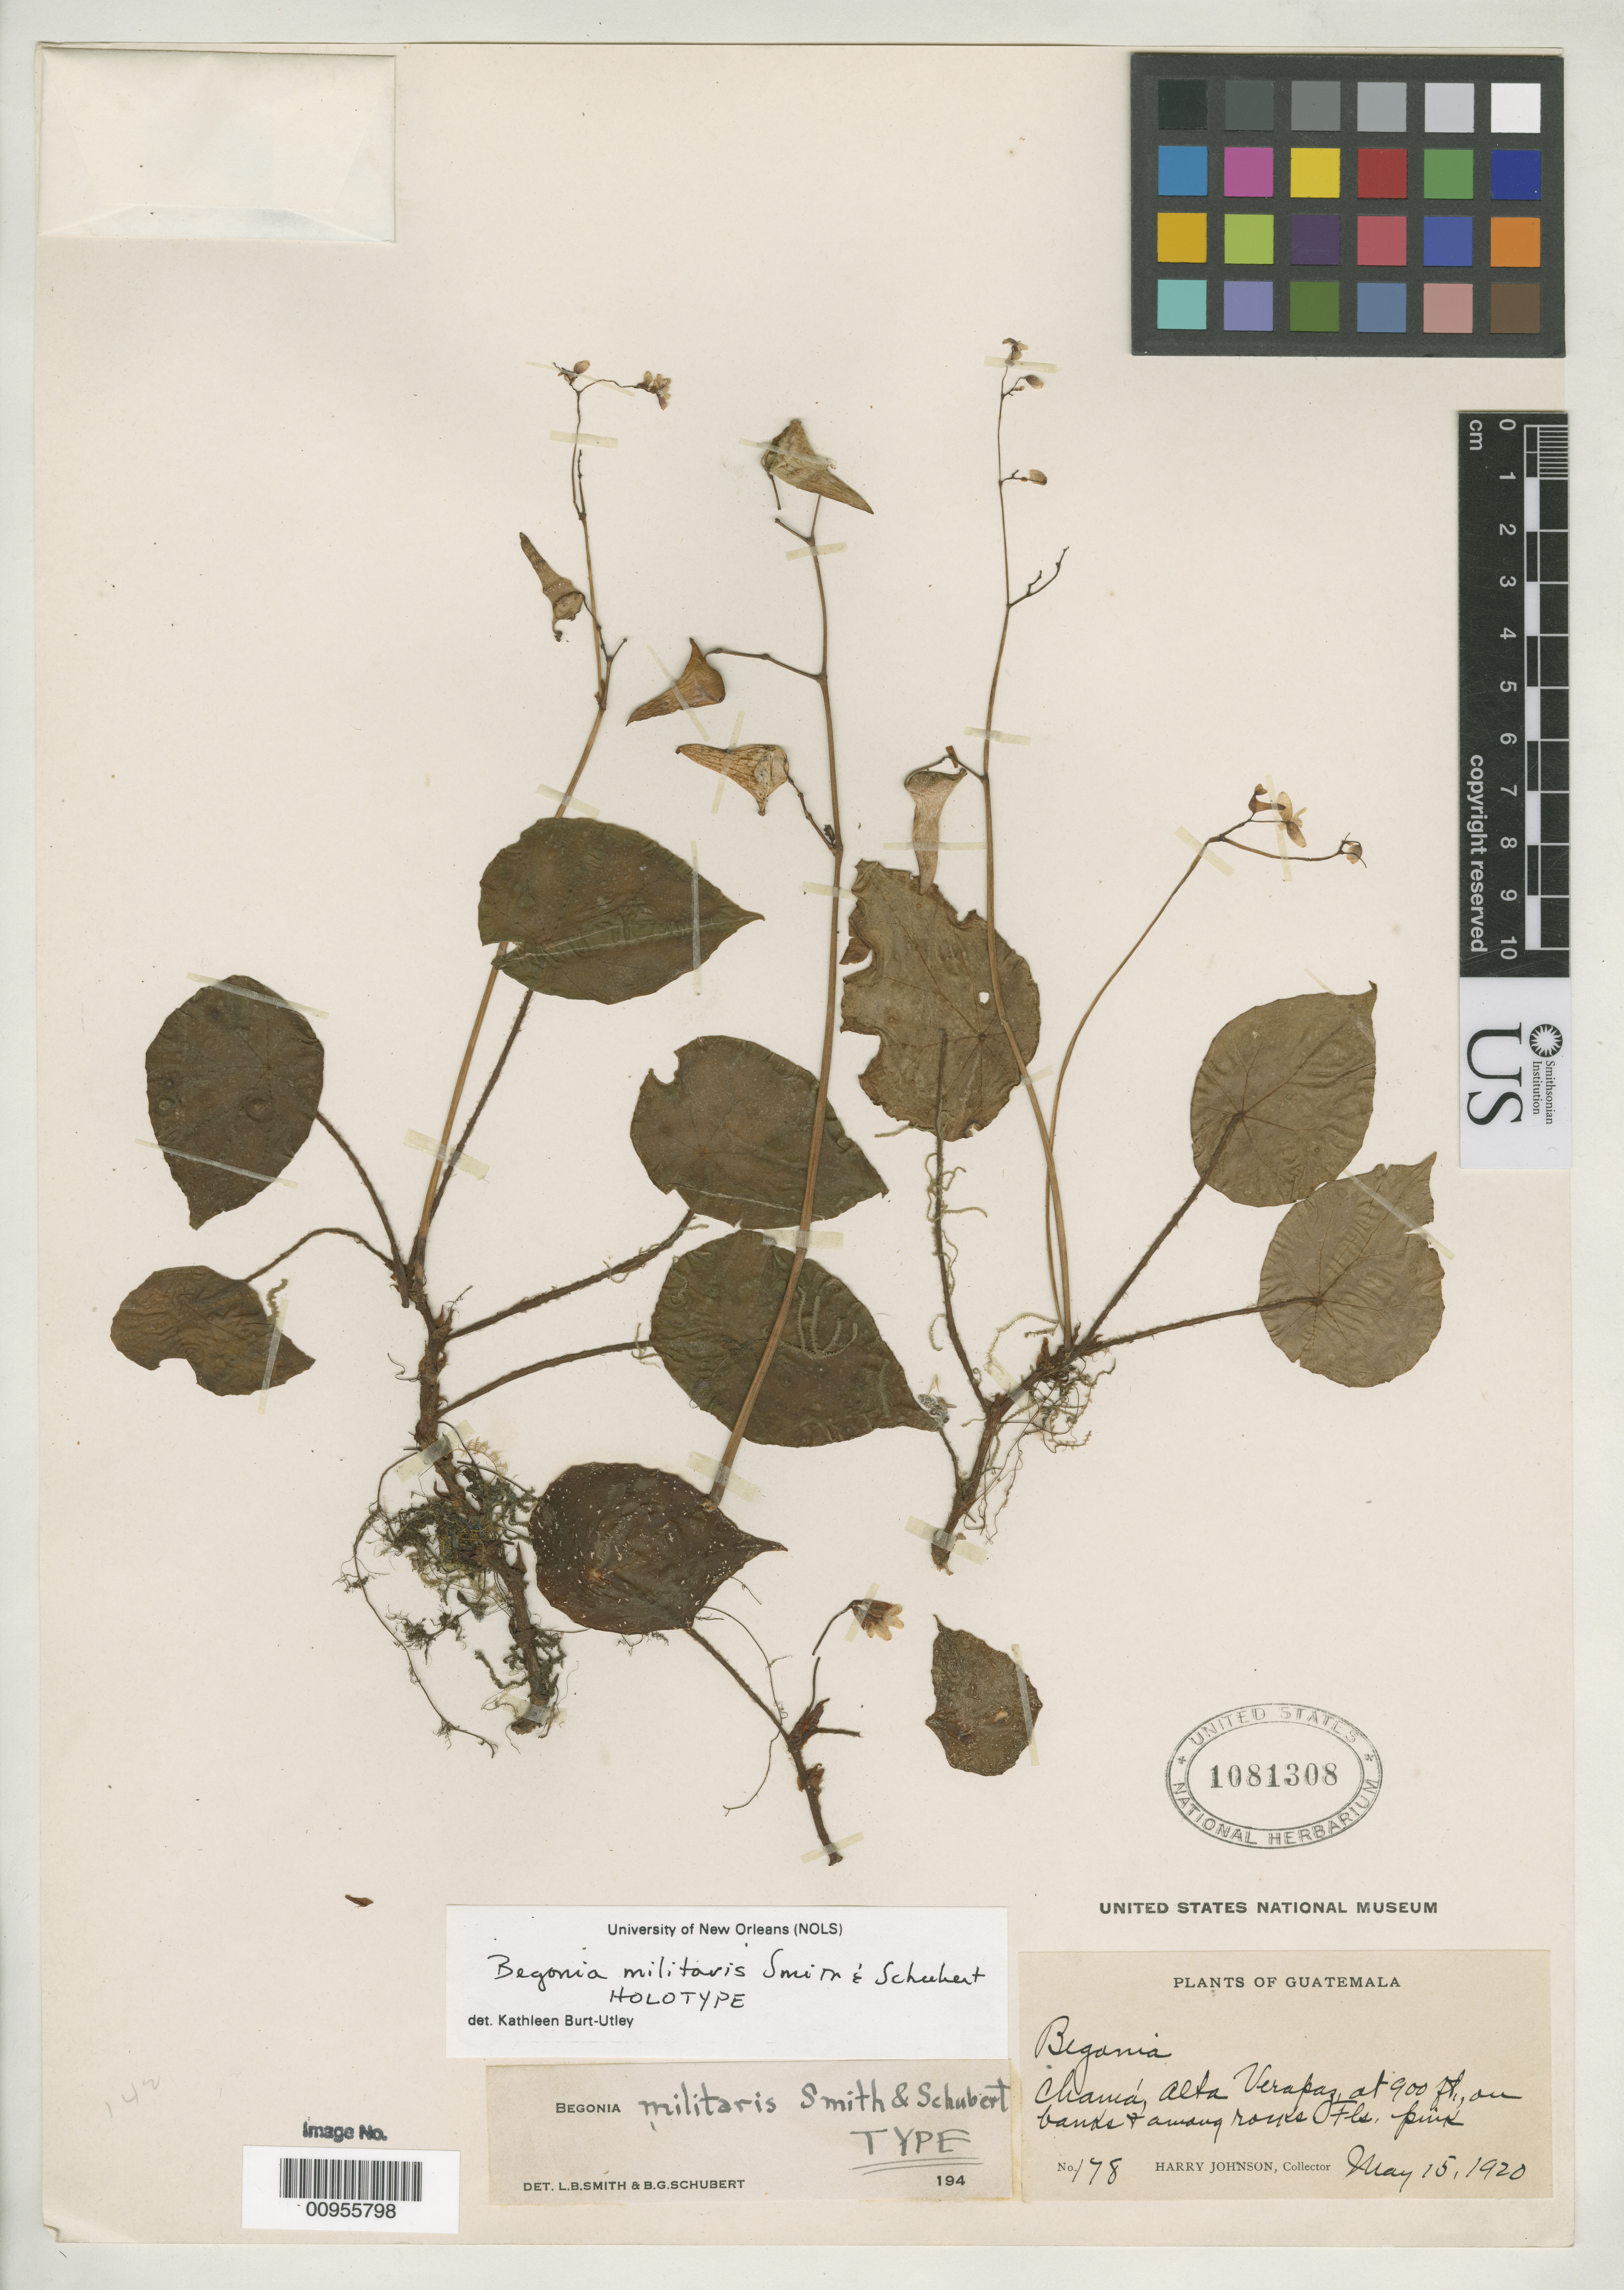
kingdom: Plantae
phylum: Tracheophyta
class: Magnoliopsida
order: Cucurbitales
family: Begoniaceae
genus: Begonia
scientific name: Begonia militaris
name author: L.B. Sm. & B.G. Schub.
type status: Holotype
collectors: H. Johnson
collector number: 178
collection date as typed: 15 May 1920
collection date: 1920-05-15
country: Guatemala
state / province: Alta Verapaz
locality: Chamá.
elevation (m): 270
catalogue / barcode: US 1081308